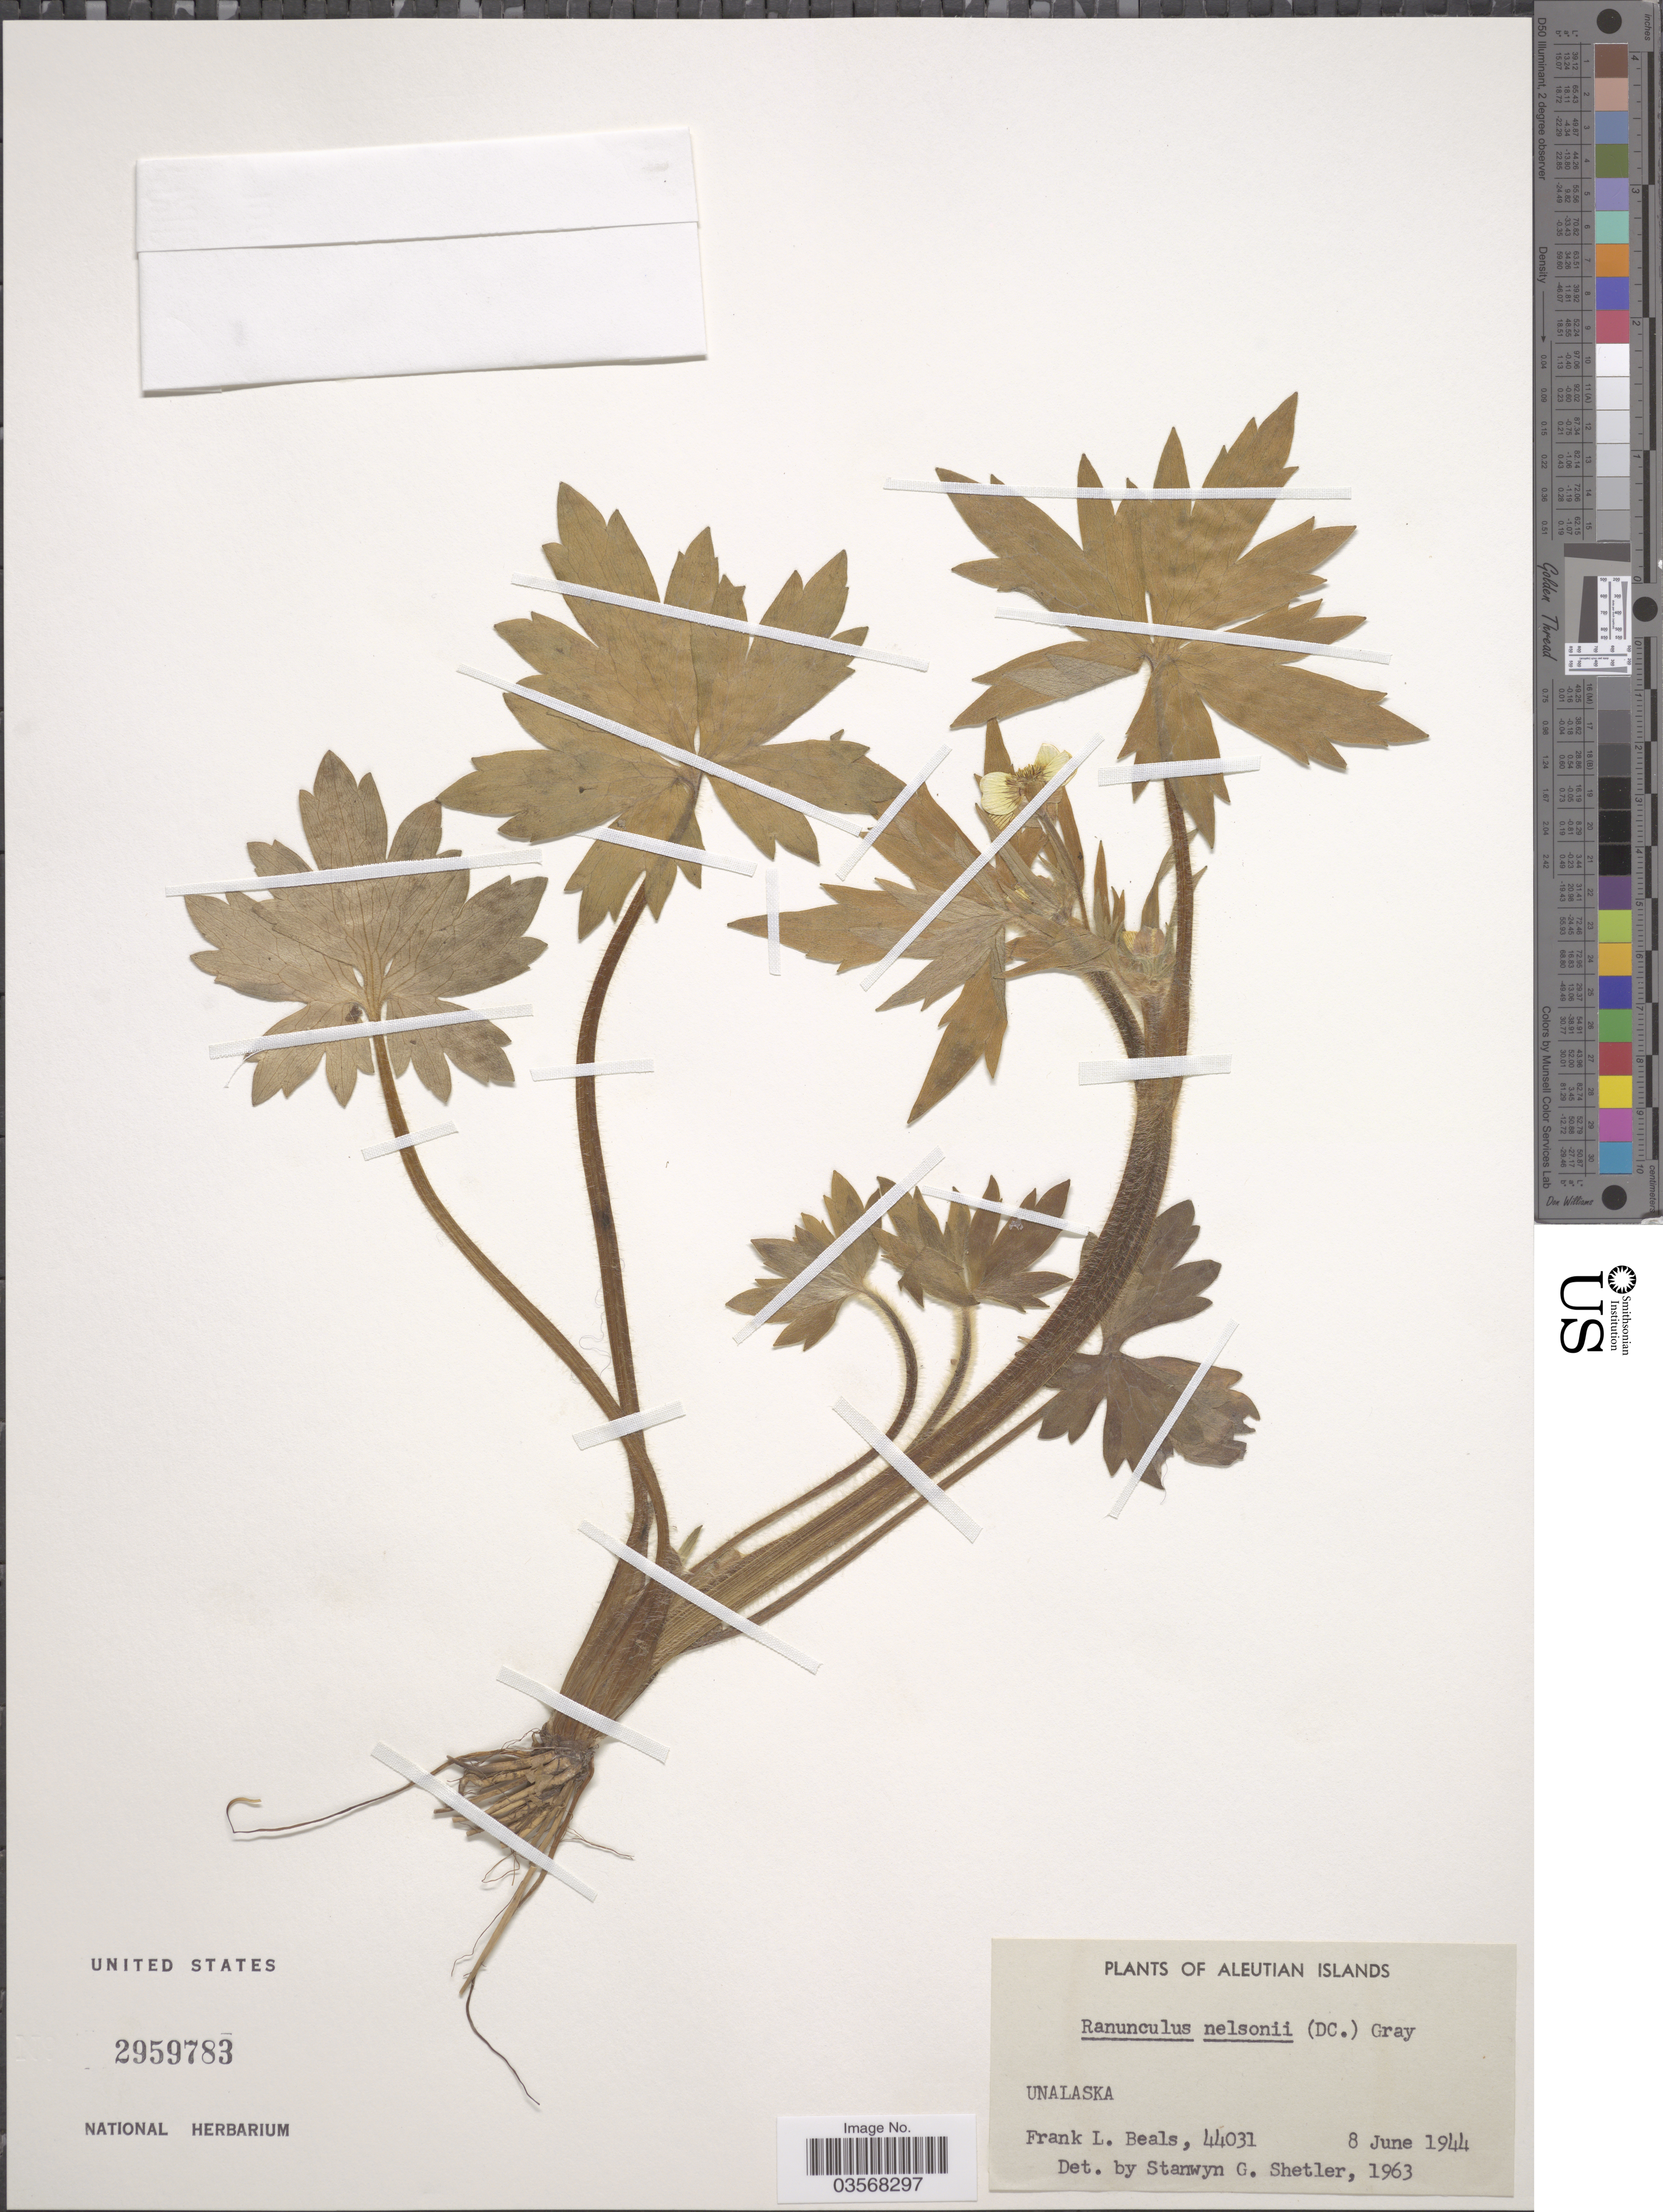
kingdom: Plantae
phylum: Tracheophyta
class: Magnoliopsida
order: Ranunculales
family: Ranunculaceae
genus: Ranunculus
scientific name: Ranunculus occidentalis var. nelsonii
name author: (DC.) L.D. Benson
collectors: F. Beals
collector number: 44031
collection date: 1944-06-08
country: United States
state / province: Alaska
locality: Aleutian Islands. Unalaska.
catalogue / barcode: US 2959783